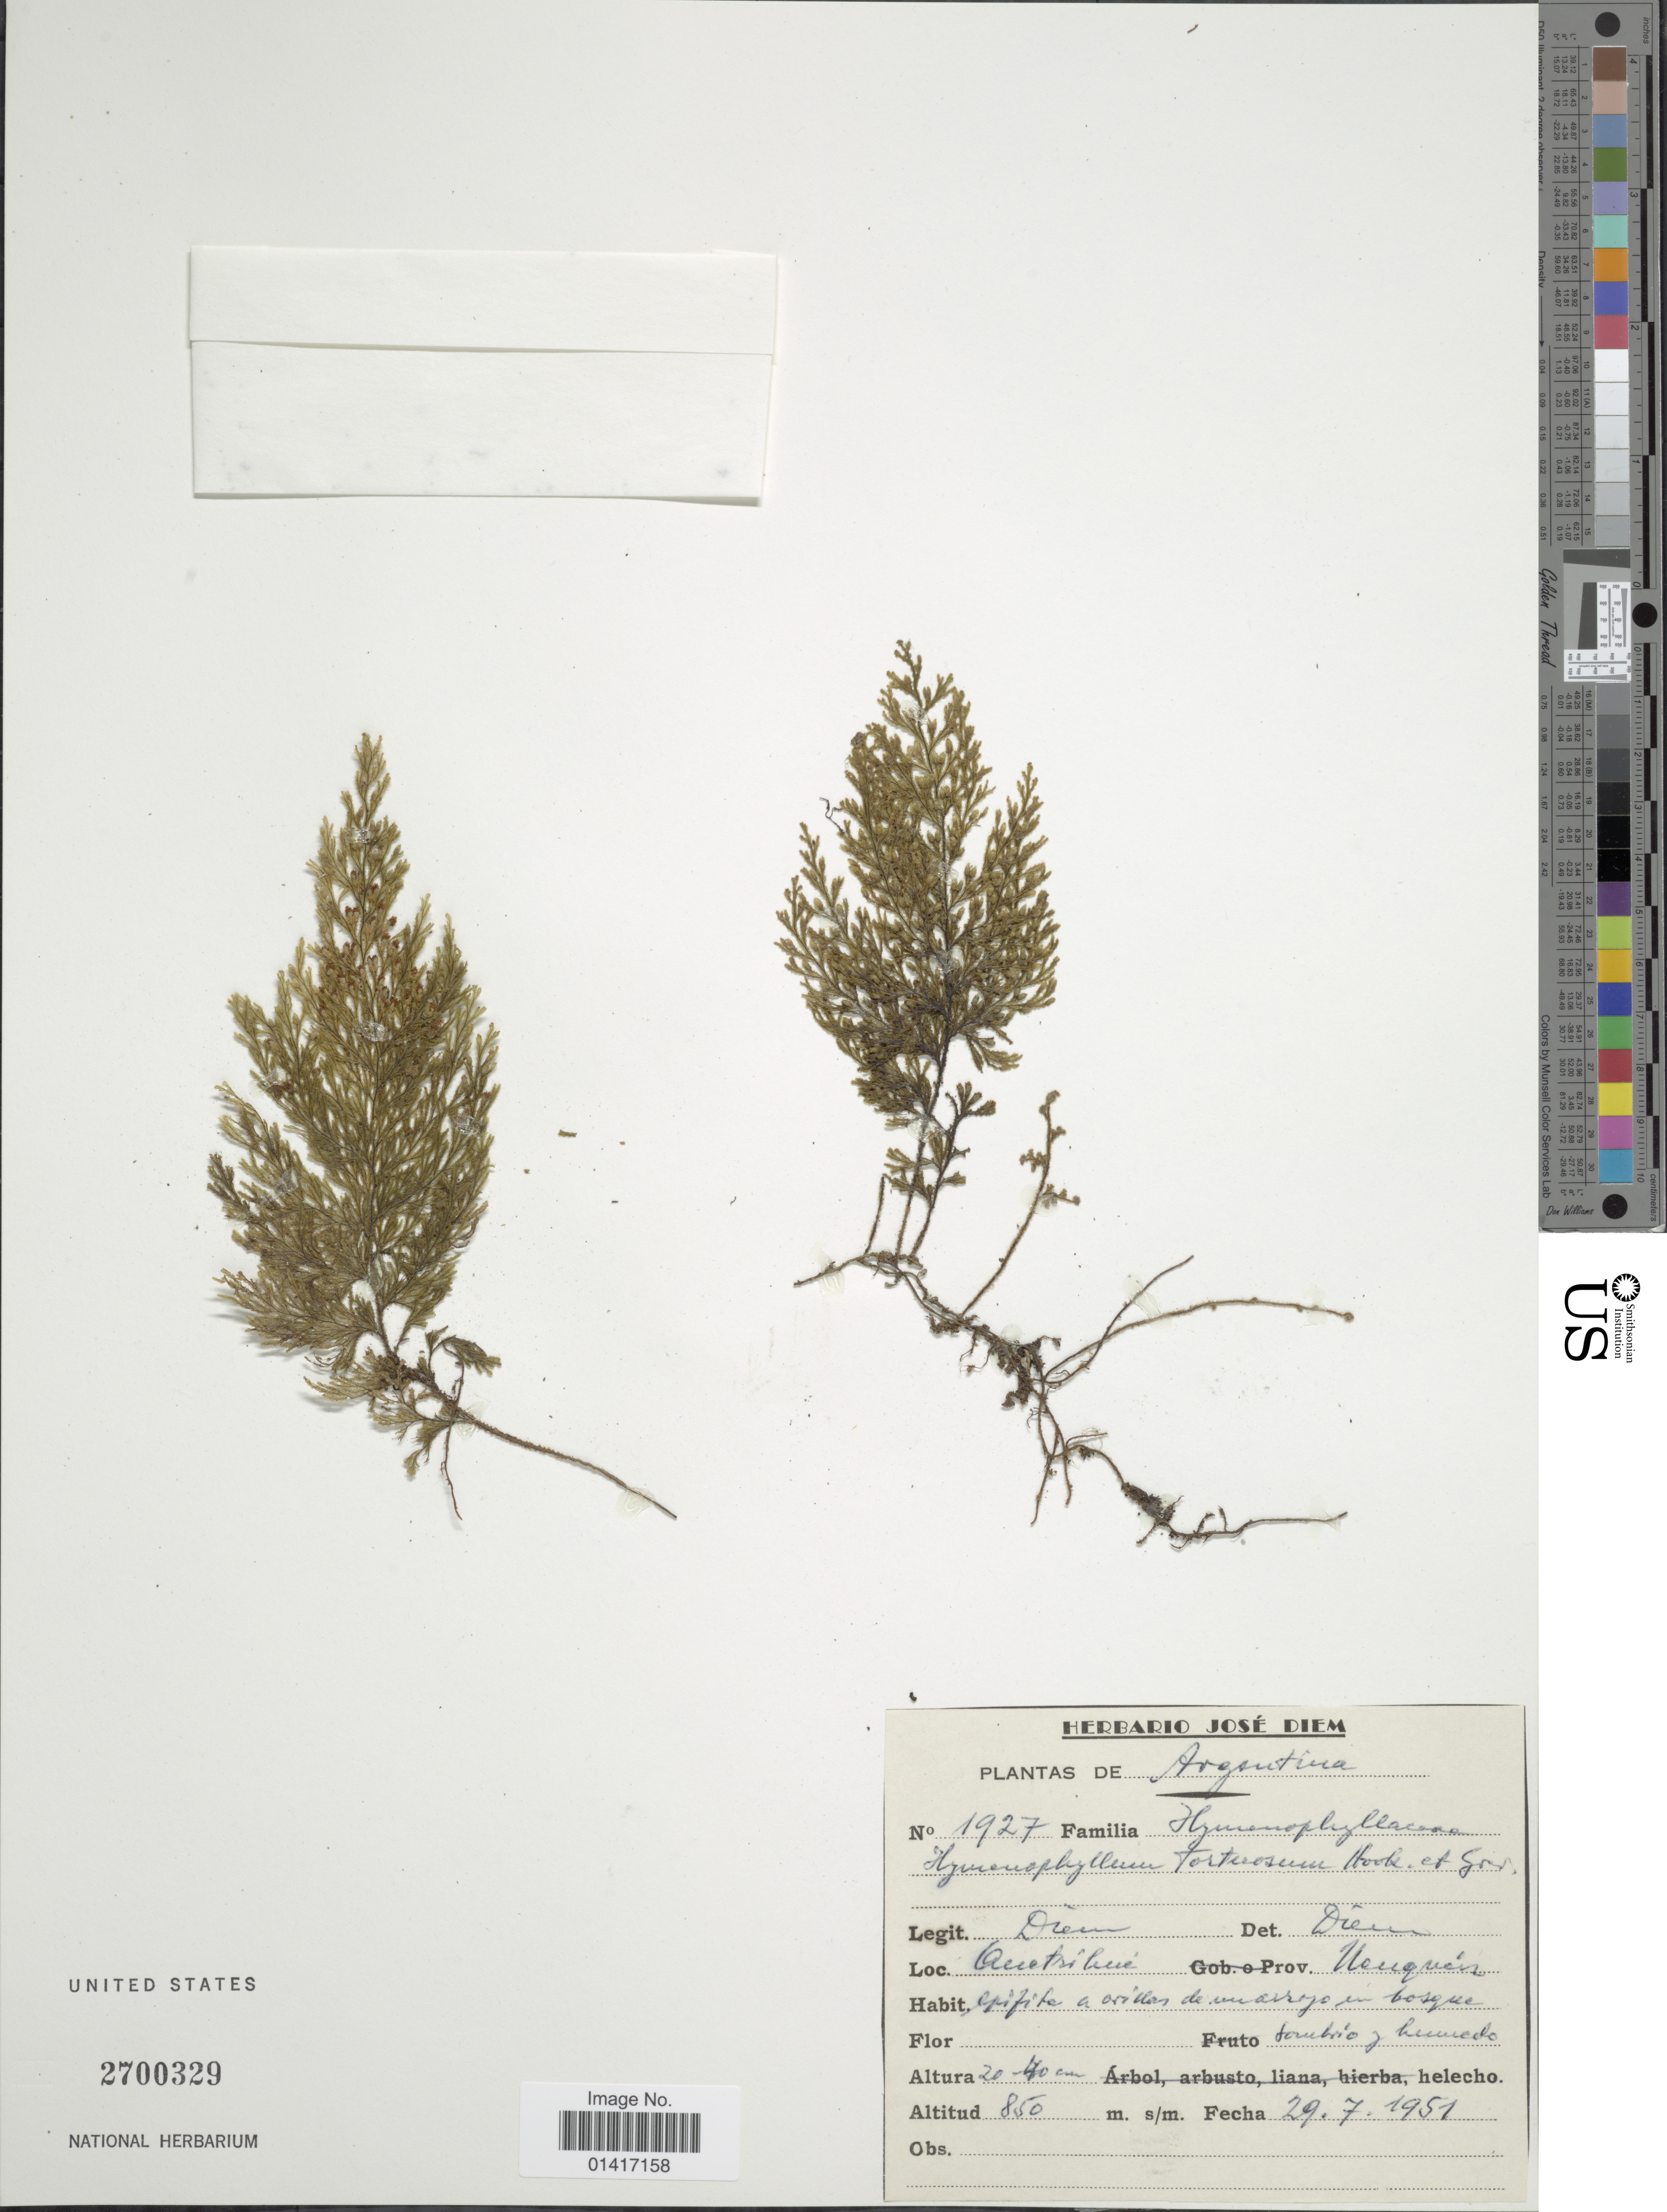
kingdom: Plantae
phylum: Tracheophyta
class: Polypodiopsida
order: Hymenophyllales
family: Hymenophyllaceae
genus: Hymenophyllum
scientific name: Hymenophyllum tortuosum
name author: Hook. & Grev.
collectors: Diem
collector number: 1927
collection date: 1951-07-29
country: Argentina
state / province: Neuquen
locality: Epifite a orillos de un arrojo in bosque. Quetrihue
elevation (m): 850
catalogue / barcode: US 2700329